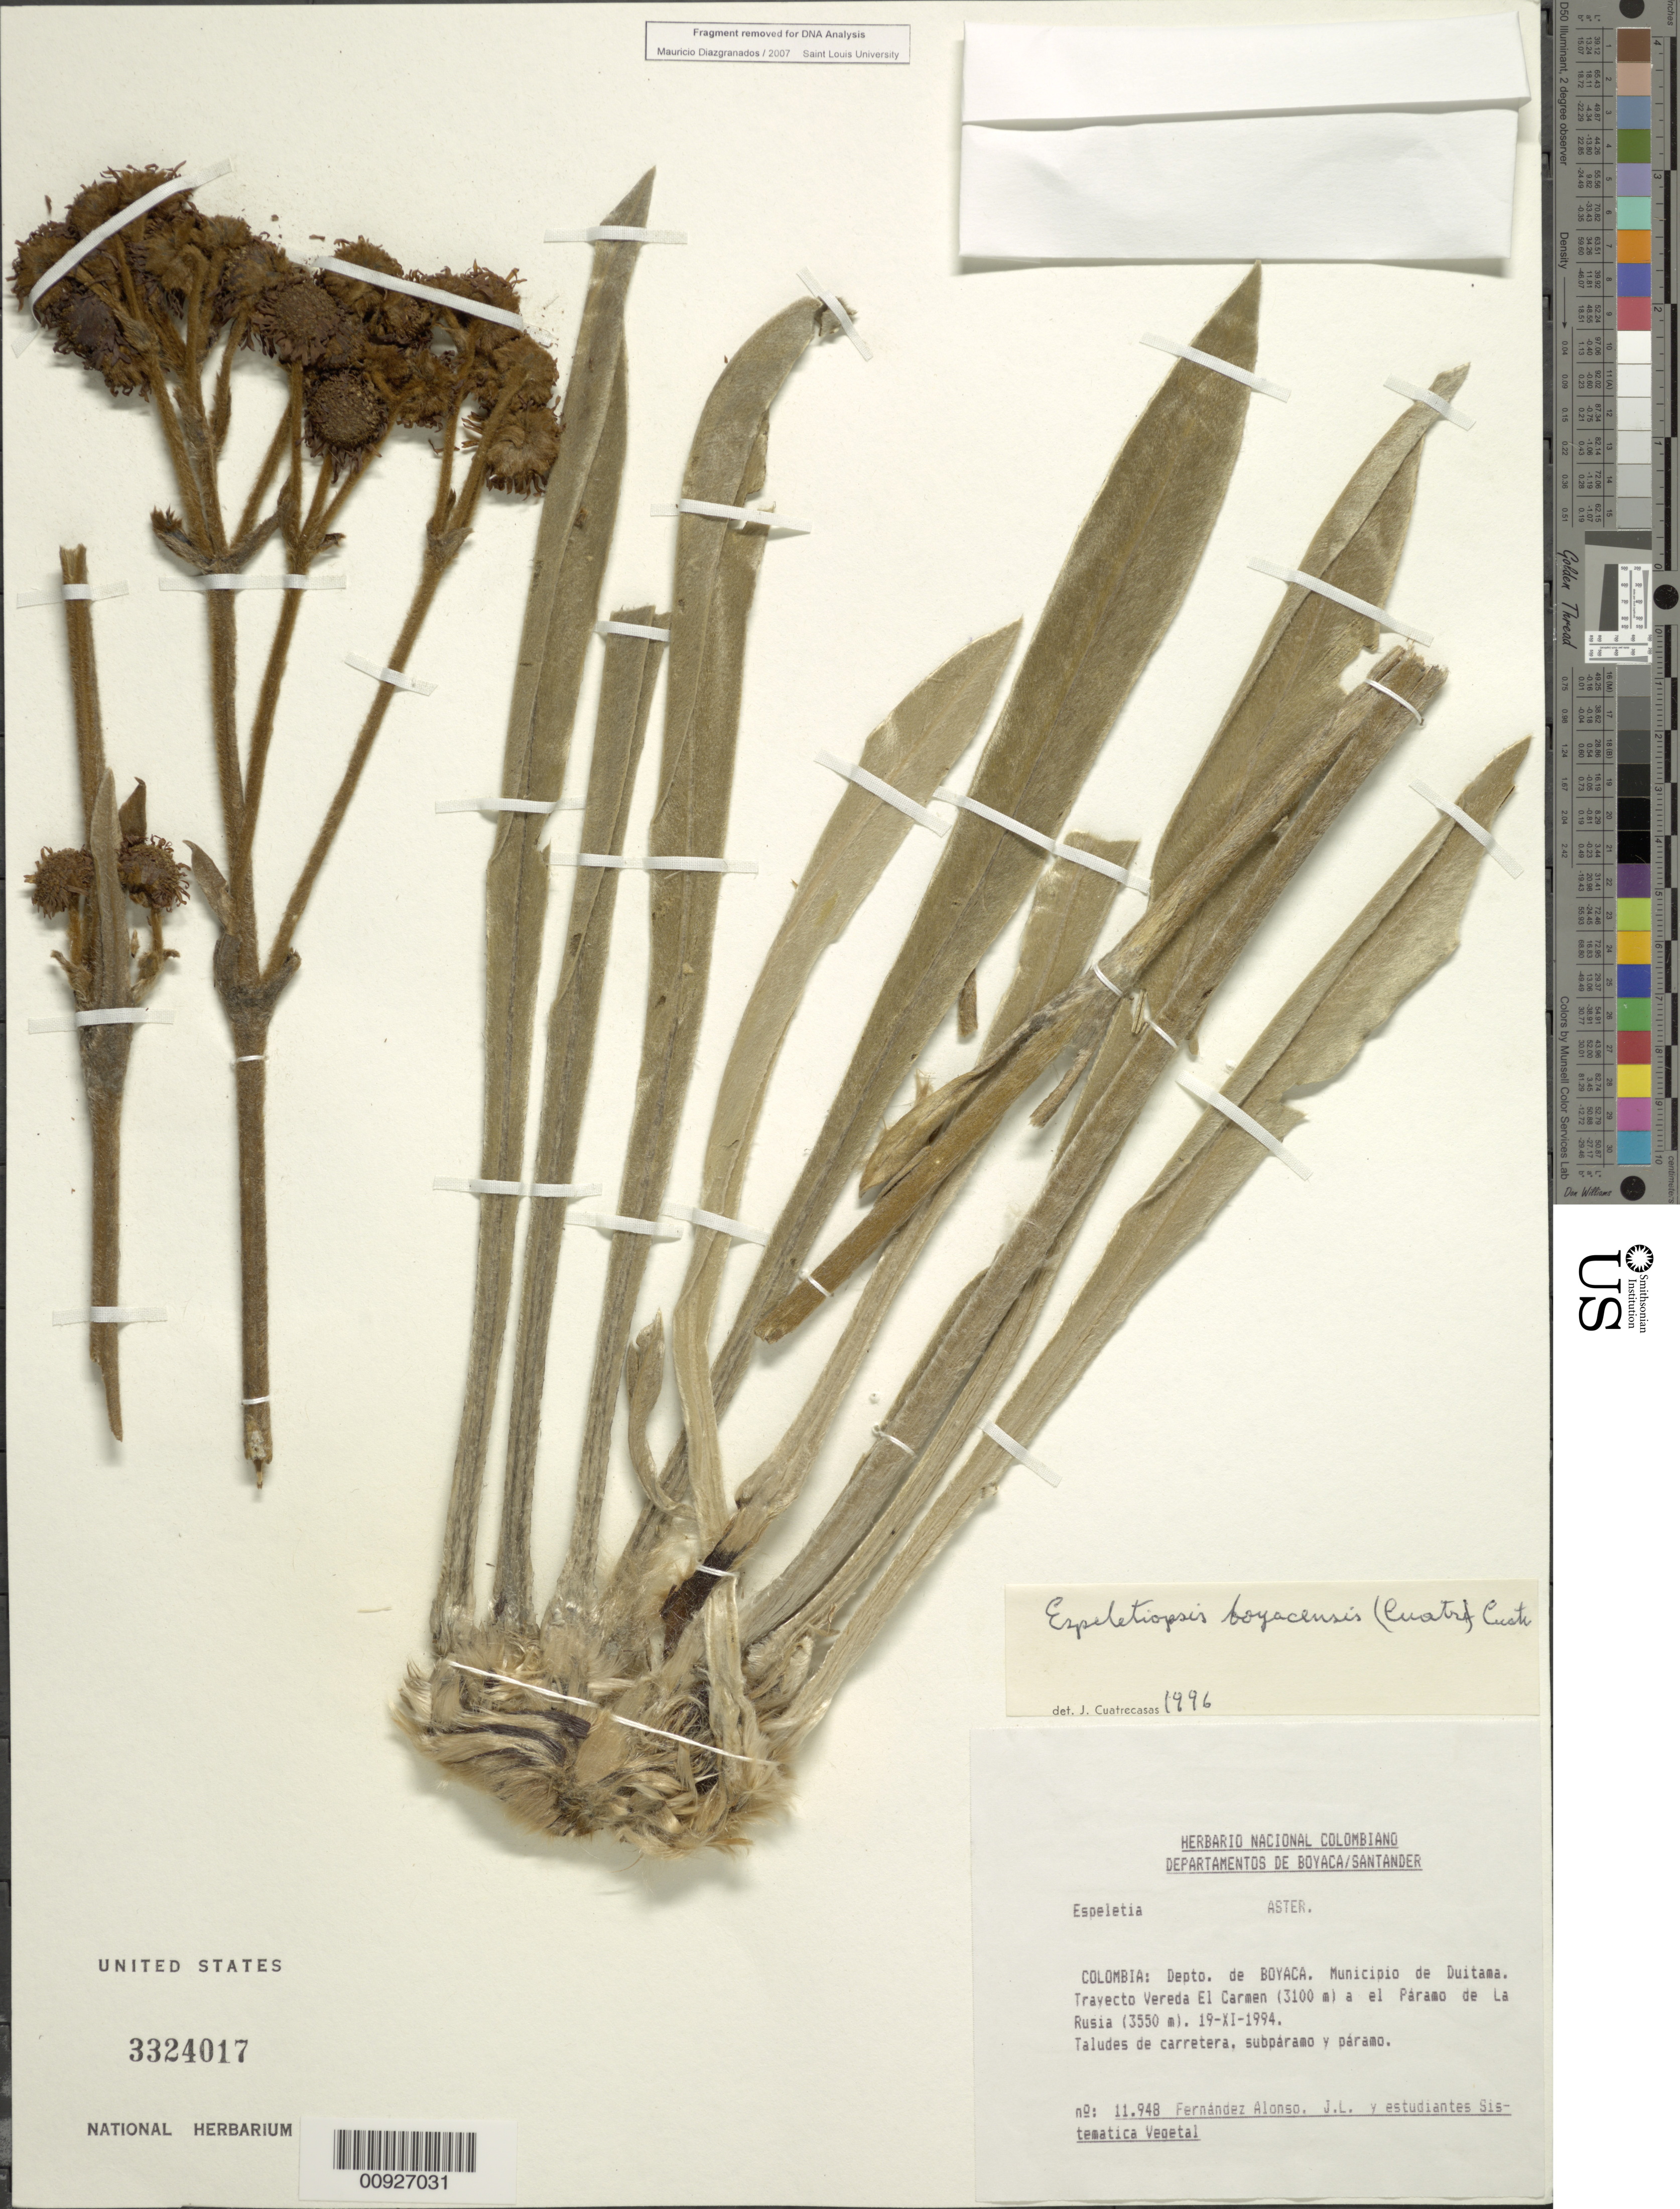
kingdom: Plantae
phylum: Tracheophyta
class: Magnoliopsida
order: Asterales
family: Asteraceae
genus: Espeletia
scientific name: Espeletia boyacensis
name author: Cuatrec.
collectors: J. L. Fernández-Alonso & Estudiantes Sistematica Vegetal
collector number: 11948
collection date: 1994-11-19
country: Colombia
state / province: Boyacá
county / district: M. de Duitama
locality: Trayecto Vereda El Carmen (3100 m) a el Páramo de la Rusia (3550) m.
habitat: Taludes de carrtera, subpáramo y páramo.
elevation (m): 3100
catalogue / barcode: US 3324017